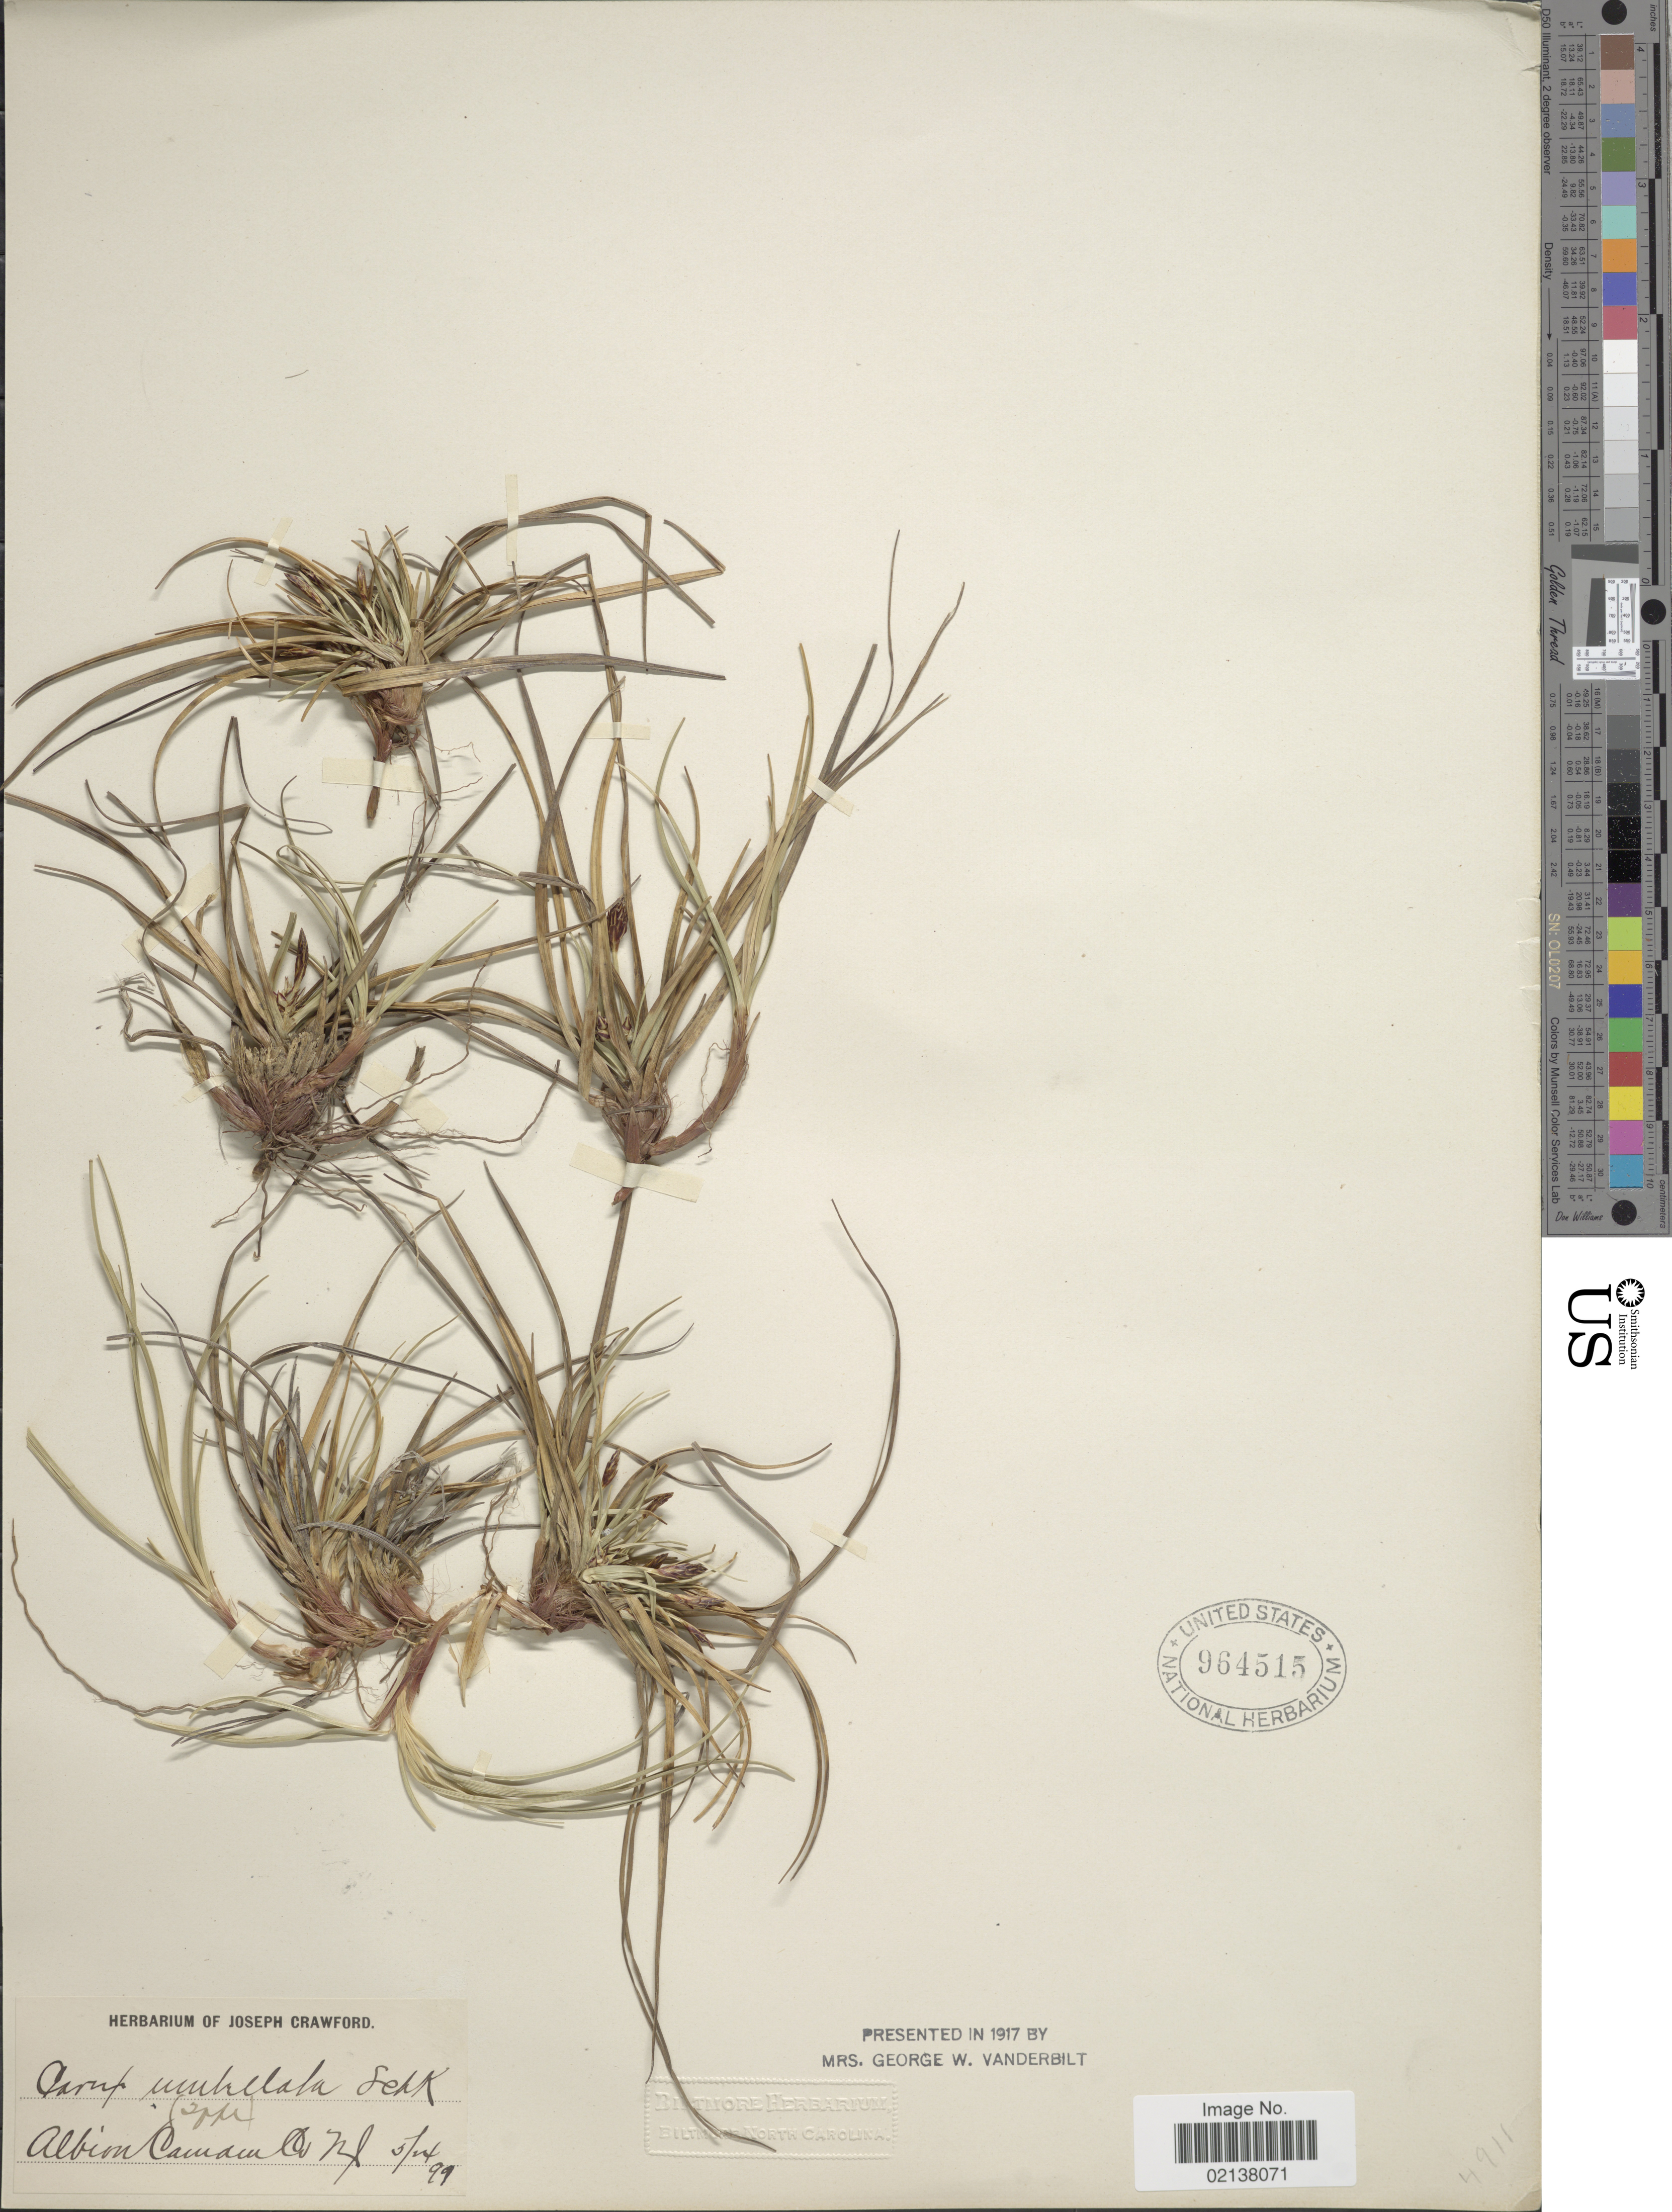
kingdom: Plantae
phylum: Tracheophyta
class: Liliopsida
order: Poales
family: Cyperaceae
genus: Carex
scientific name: Carex umbellata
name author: Schkuhr ex Willd.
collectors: ex herb. Joseph Crawford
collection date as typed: Transcribed d/m/y: 14/5/99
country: United States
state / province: New Jersey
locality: Albion Camden Co N.J.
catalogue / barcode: US 964515